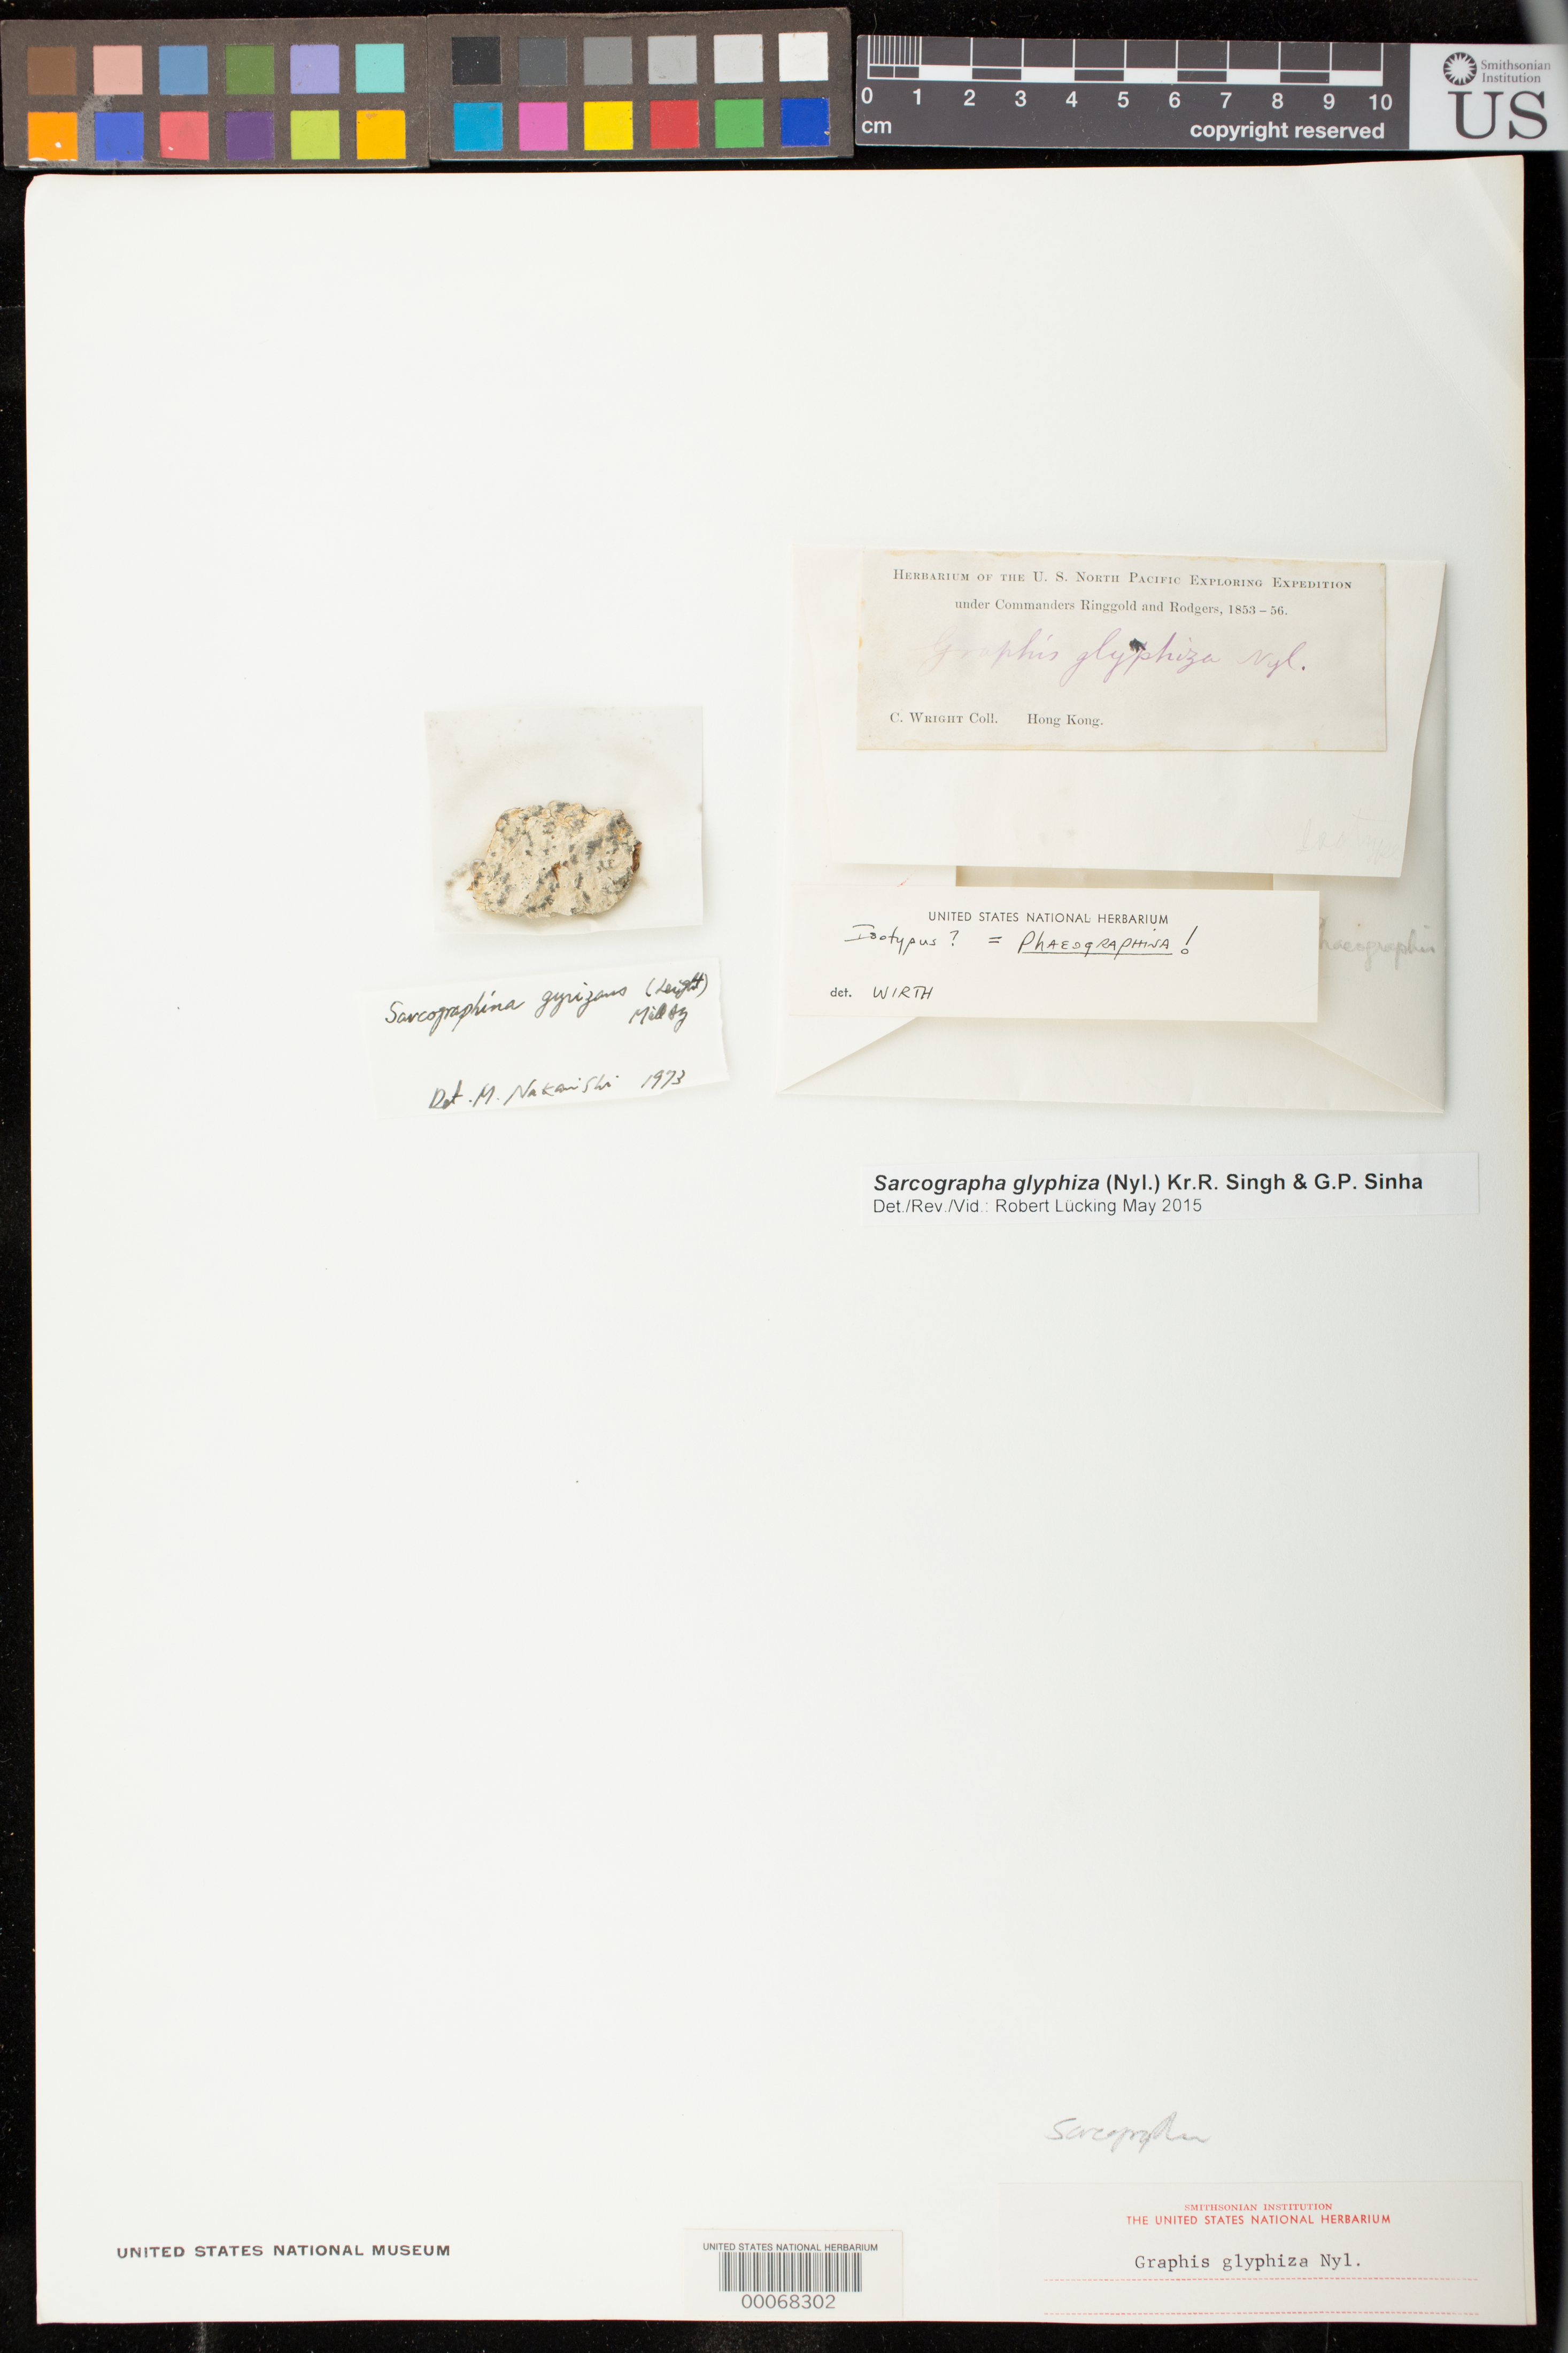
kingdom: Fungi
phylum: Ascomycota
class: Lecanoromycetes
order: Ostropales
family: Graphidaceae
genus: Graphis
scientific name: Graphis glyphiza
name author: Nyl.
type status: Isotype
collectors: C. Wright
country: China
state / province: Hong Kong